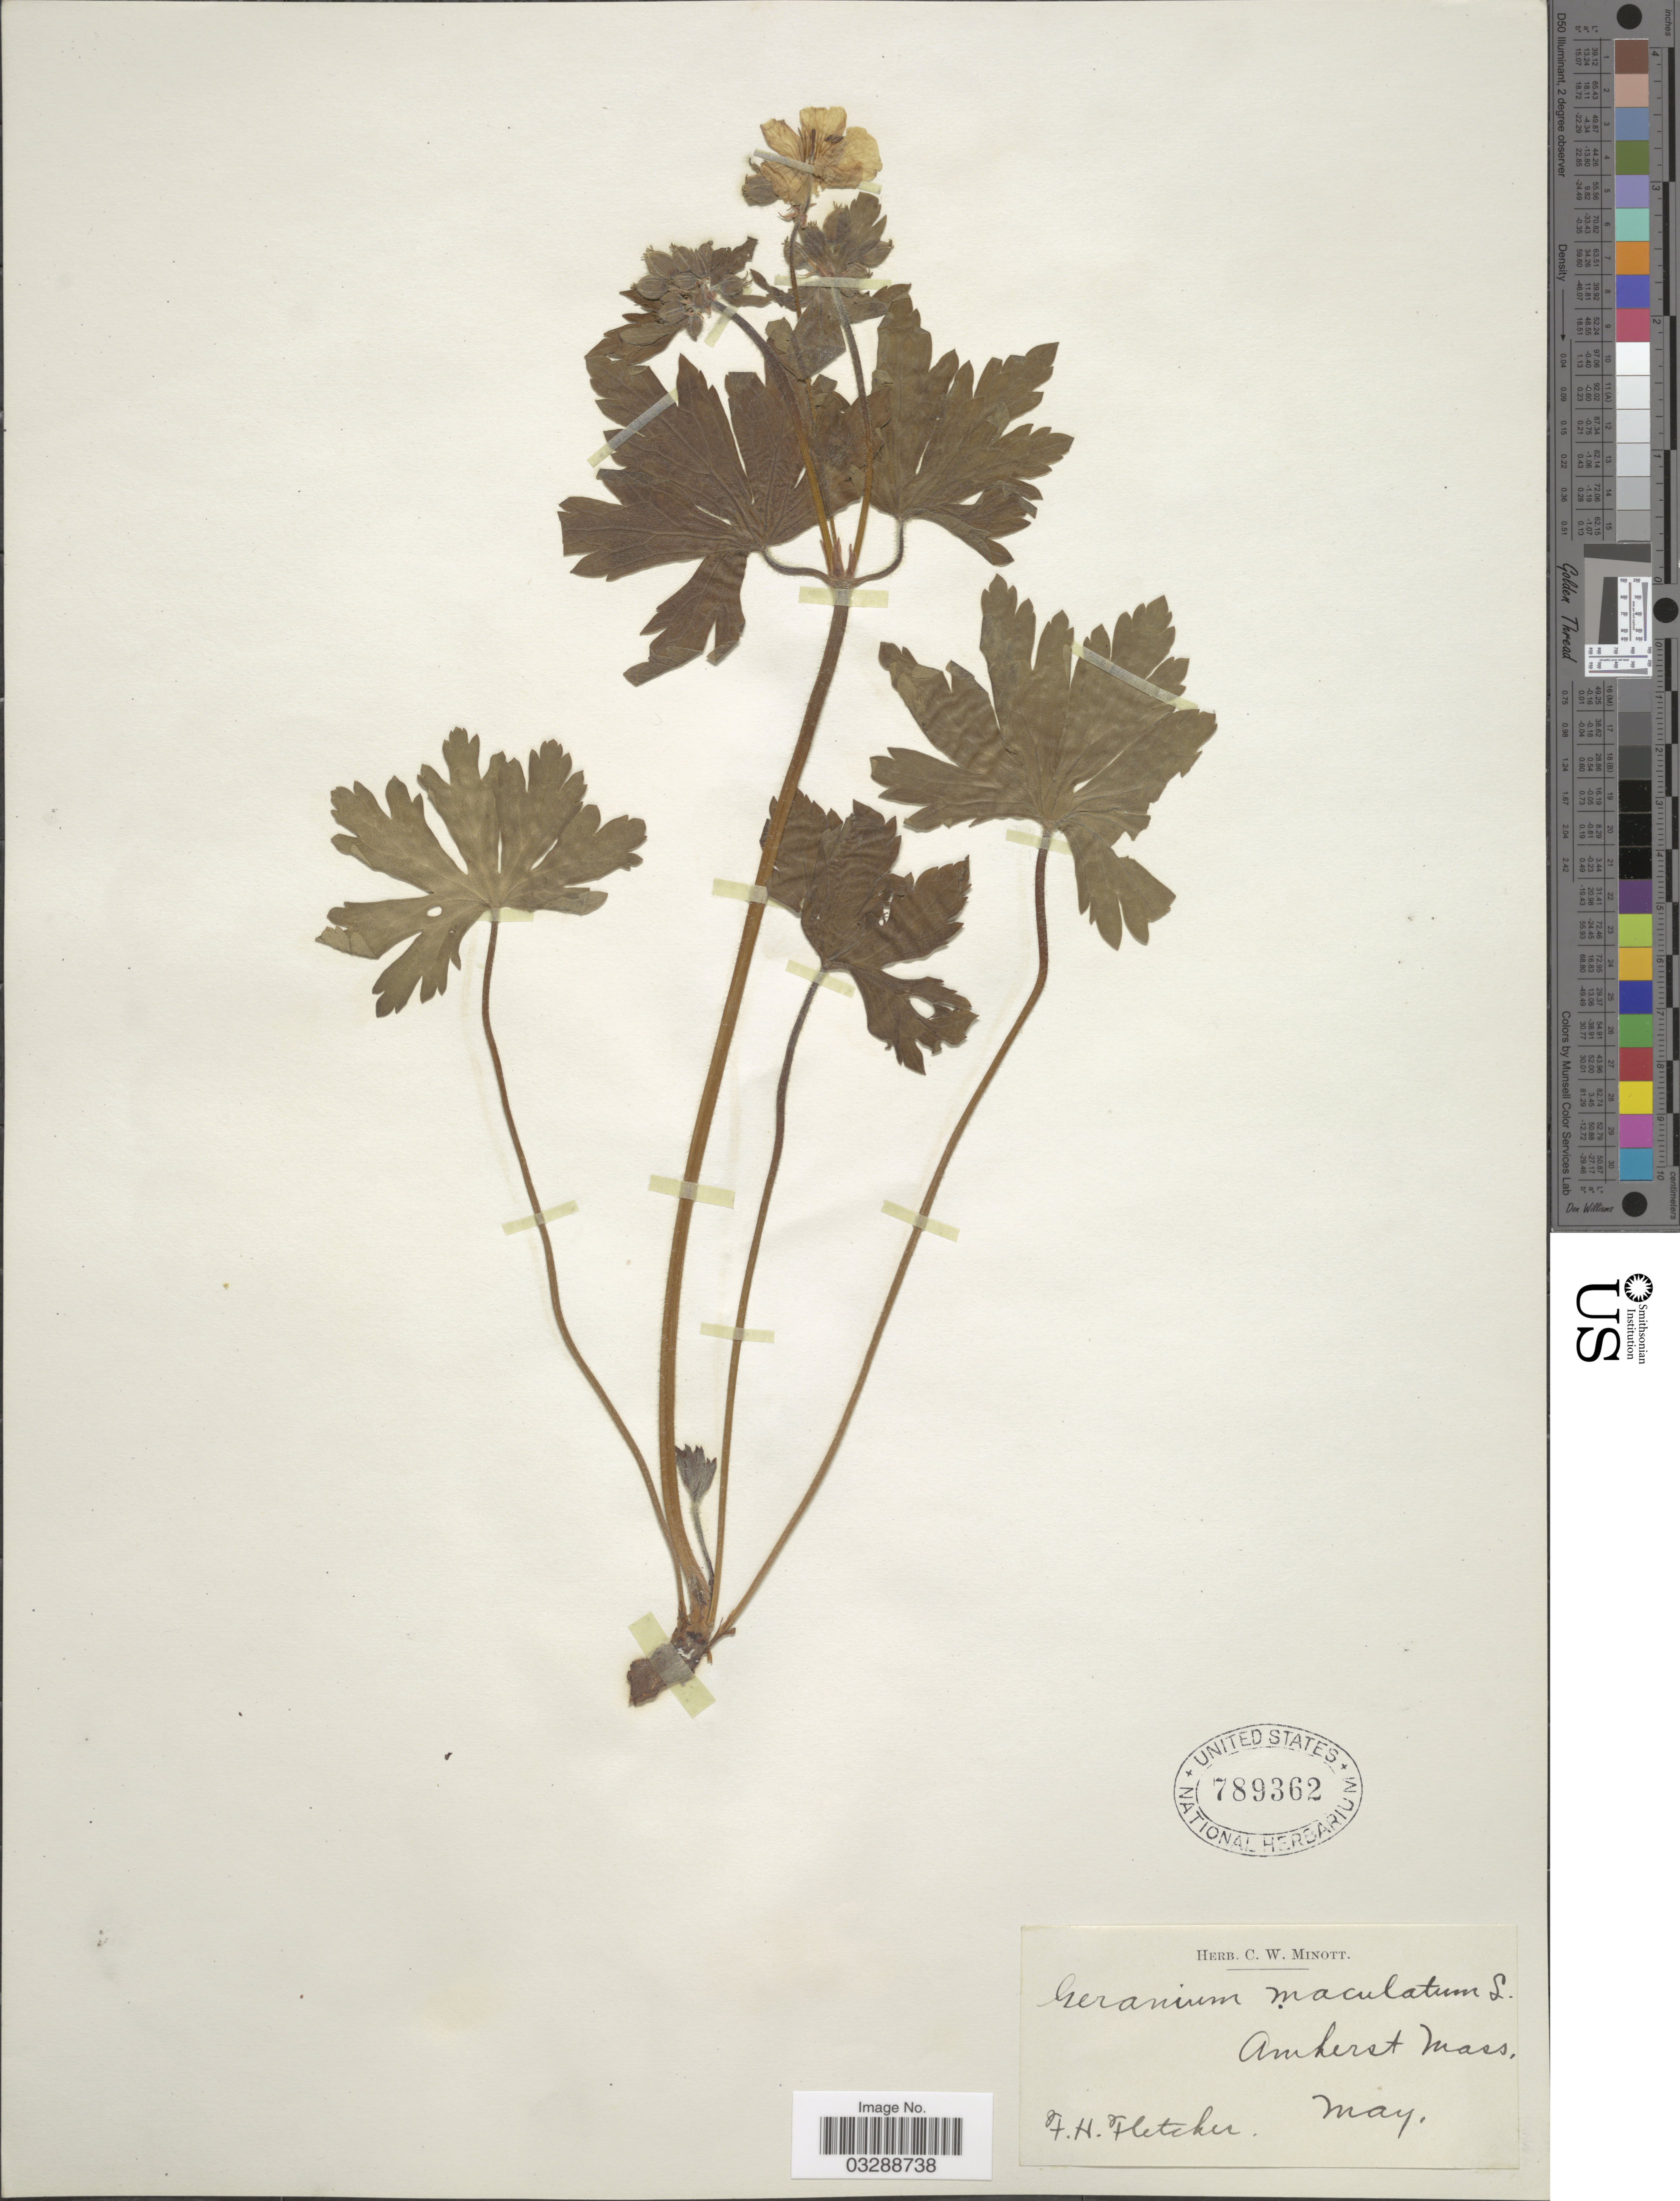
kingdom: Plantae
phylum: Tracheophyta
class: Magnoliopsida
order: Geraniales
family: Geraniaceae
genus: Geranium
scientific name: Geranium maculatum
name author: L.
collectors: F. Fletcher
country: United States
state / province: Massachusetts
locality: Amherst.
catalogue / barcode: US 789362